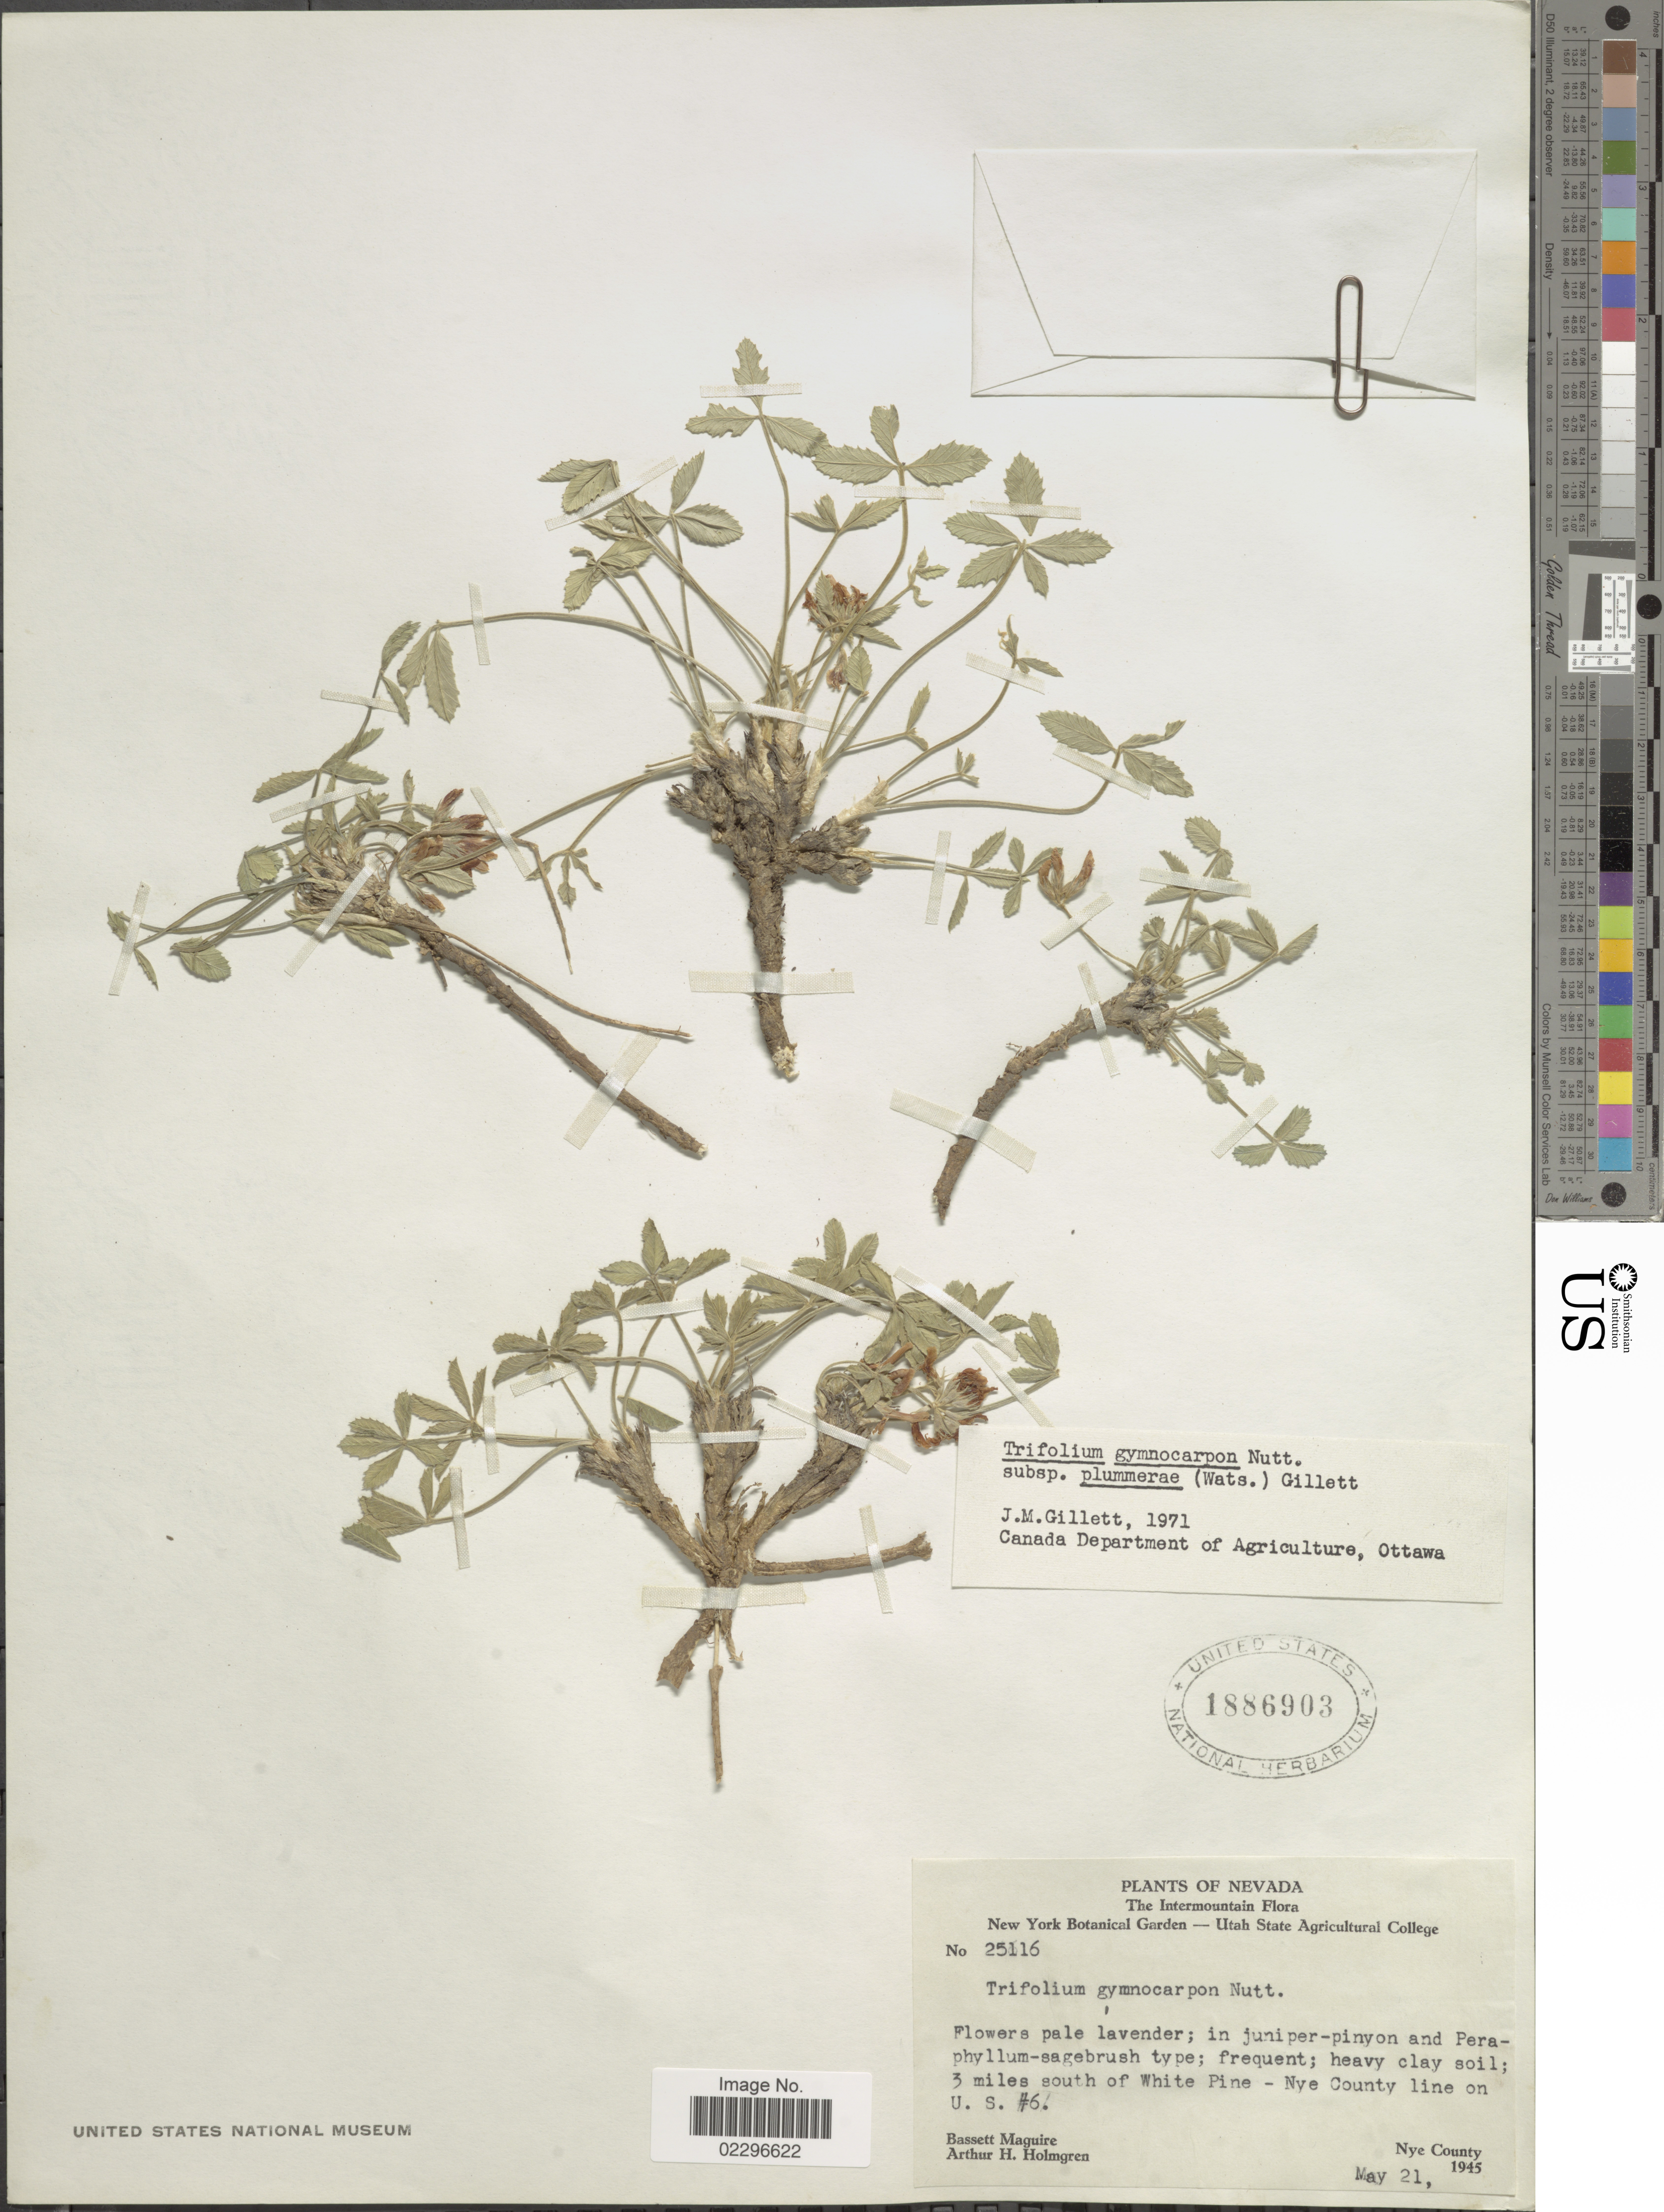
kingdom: Plantae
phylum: Tracheophyta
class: Magnoliopsida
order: Fabales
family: Fabaceae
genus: Trifolium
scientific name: Trifolium gymnocarpon var. plummerae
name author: (S. Watson) J.S. Martin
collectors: B. Maguire & A. H. Holmgren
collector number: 25116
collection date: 1945-05-21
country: United States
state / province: Nevada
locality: The Intermountain. 3 miles south of White Pine - Nye County line on U.S. #6. Nye County.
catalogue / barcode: US 1886903